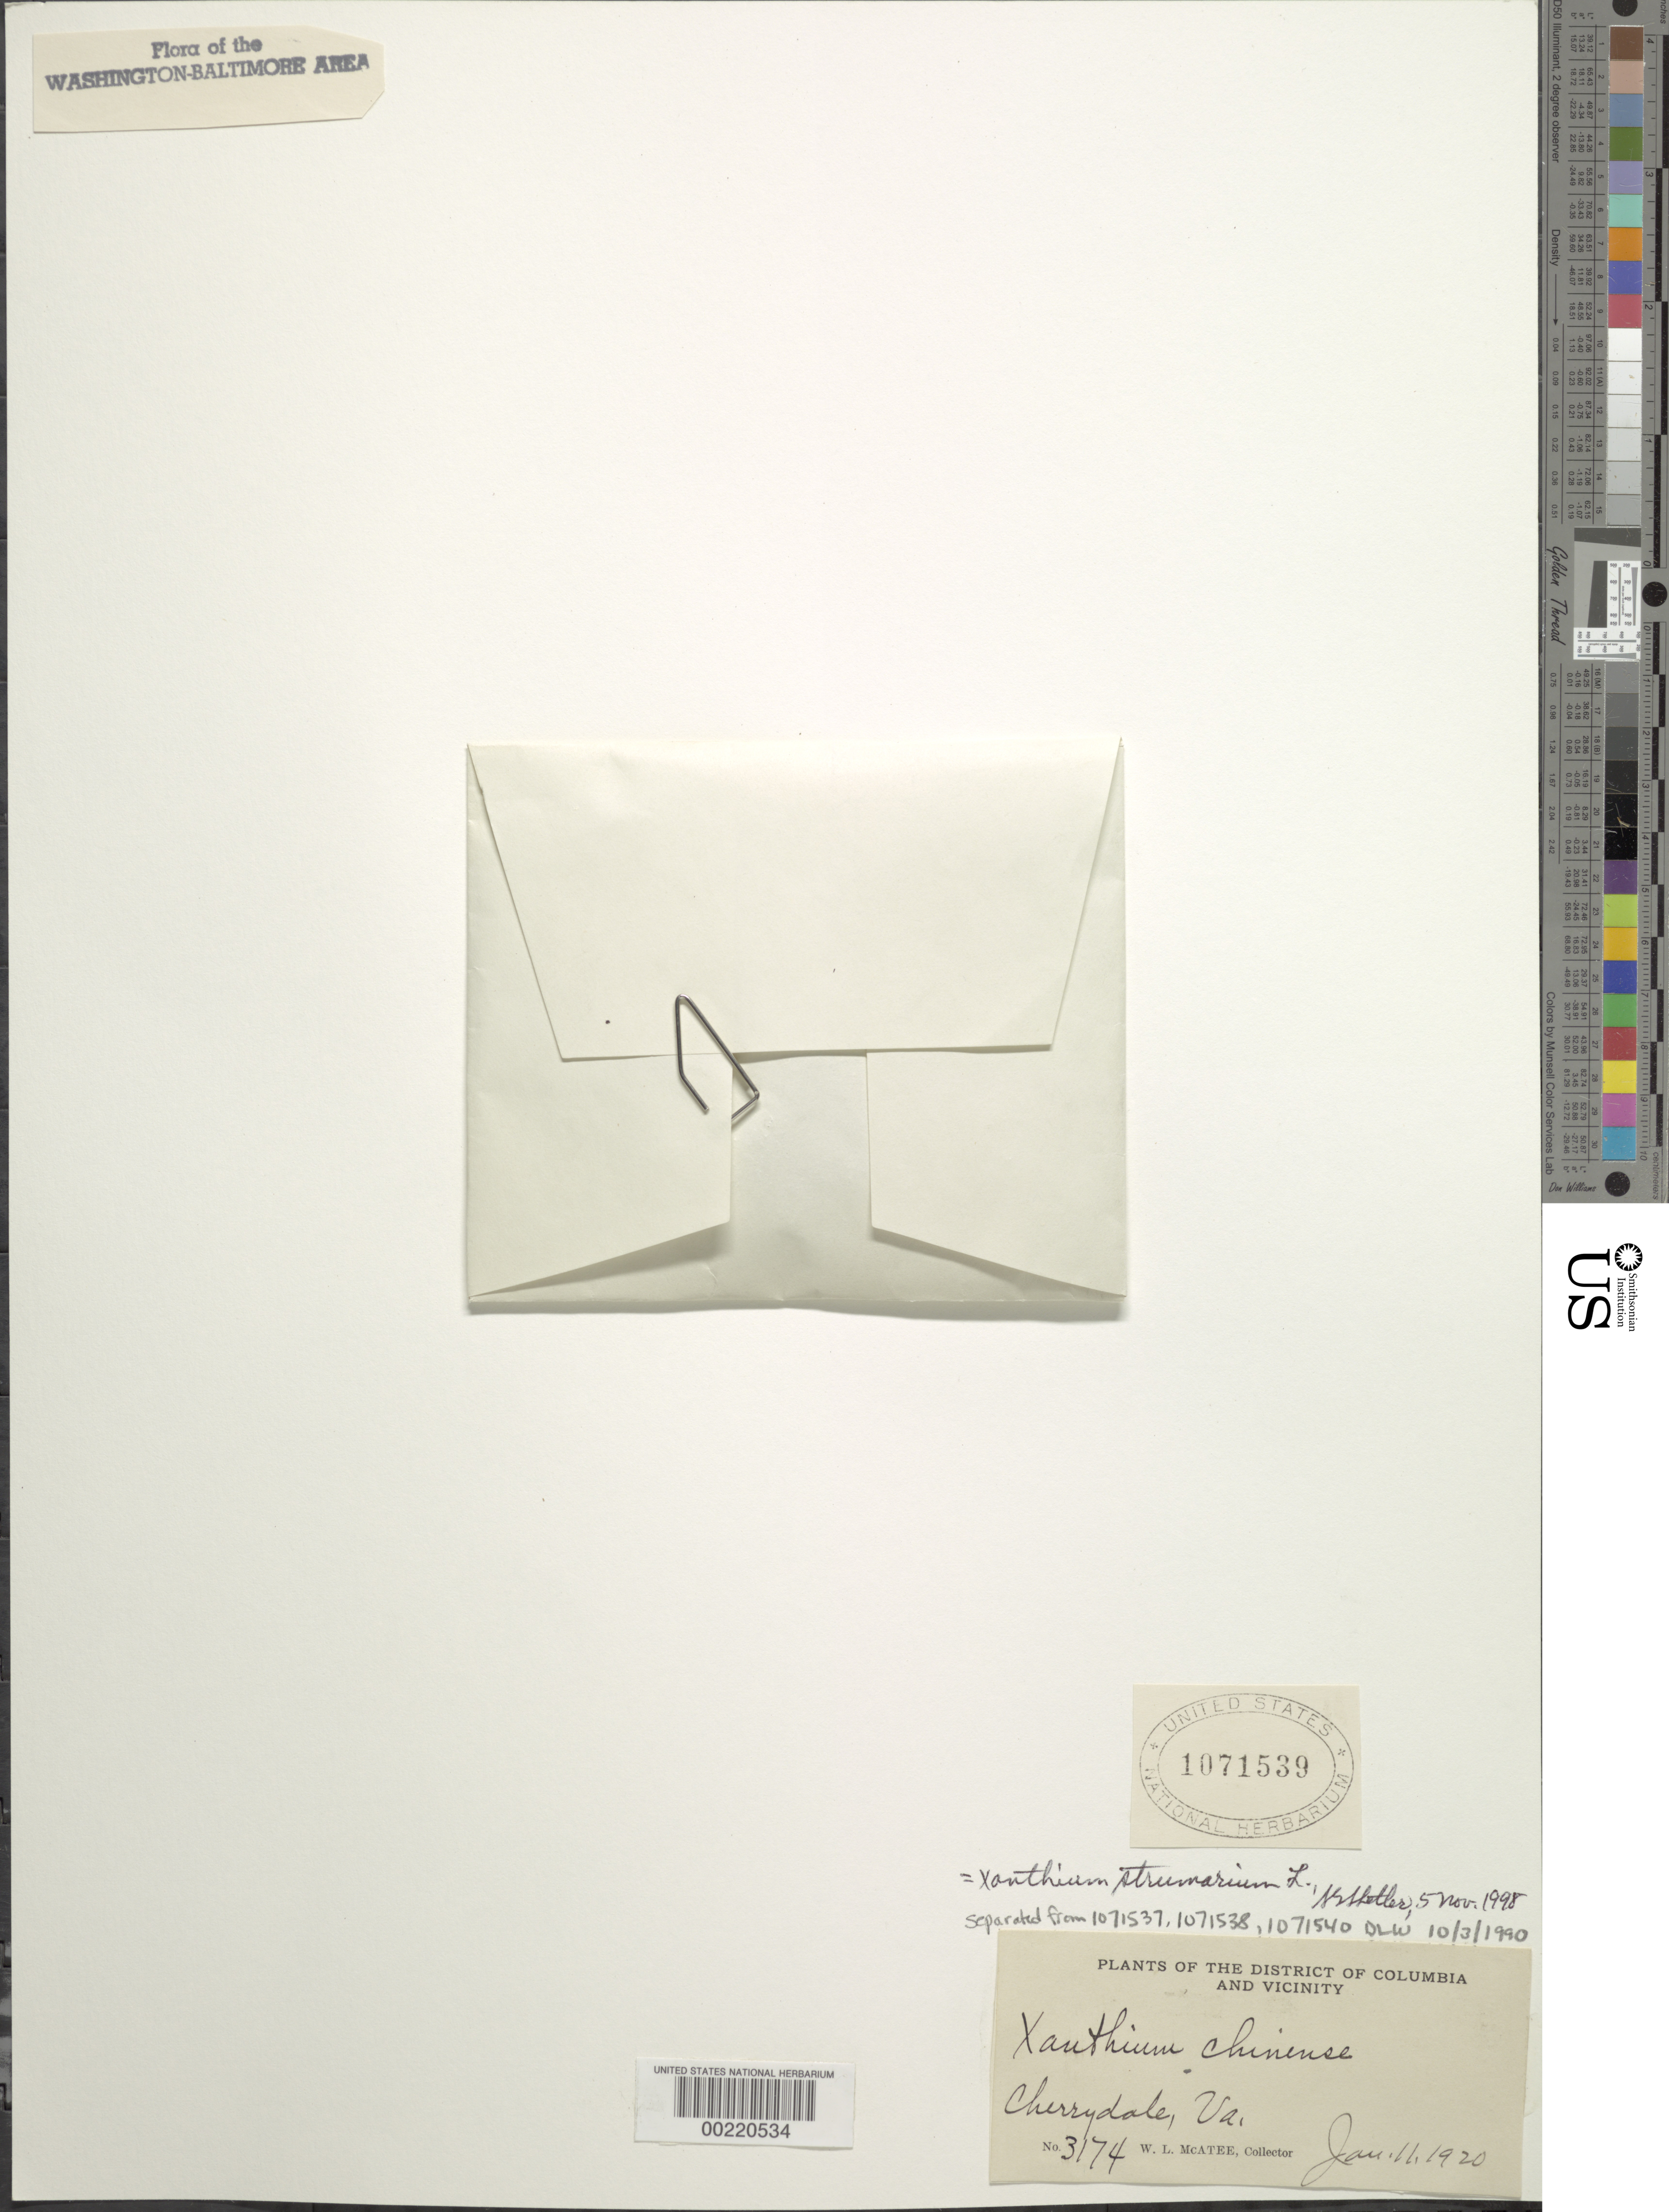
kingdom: Plantae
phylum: Tracheophyta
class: Magnoliopsida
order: Asterales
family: Asteraceae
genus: Xanthium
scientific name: Xanthium strumarium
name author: L.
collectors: W. McAtee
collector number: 3174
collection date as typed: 01 Jan 1920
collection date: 1920-01-01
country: United States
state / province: Virginia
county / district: Arlington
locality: Cherrydale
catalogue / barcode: US 1071539